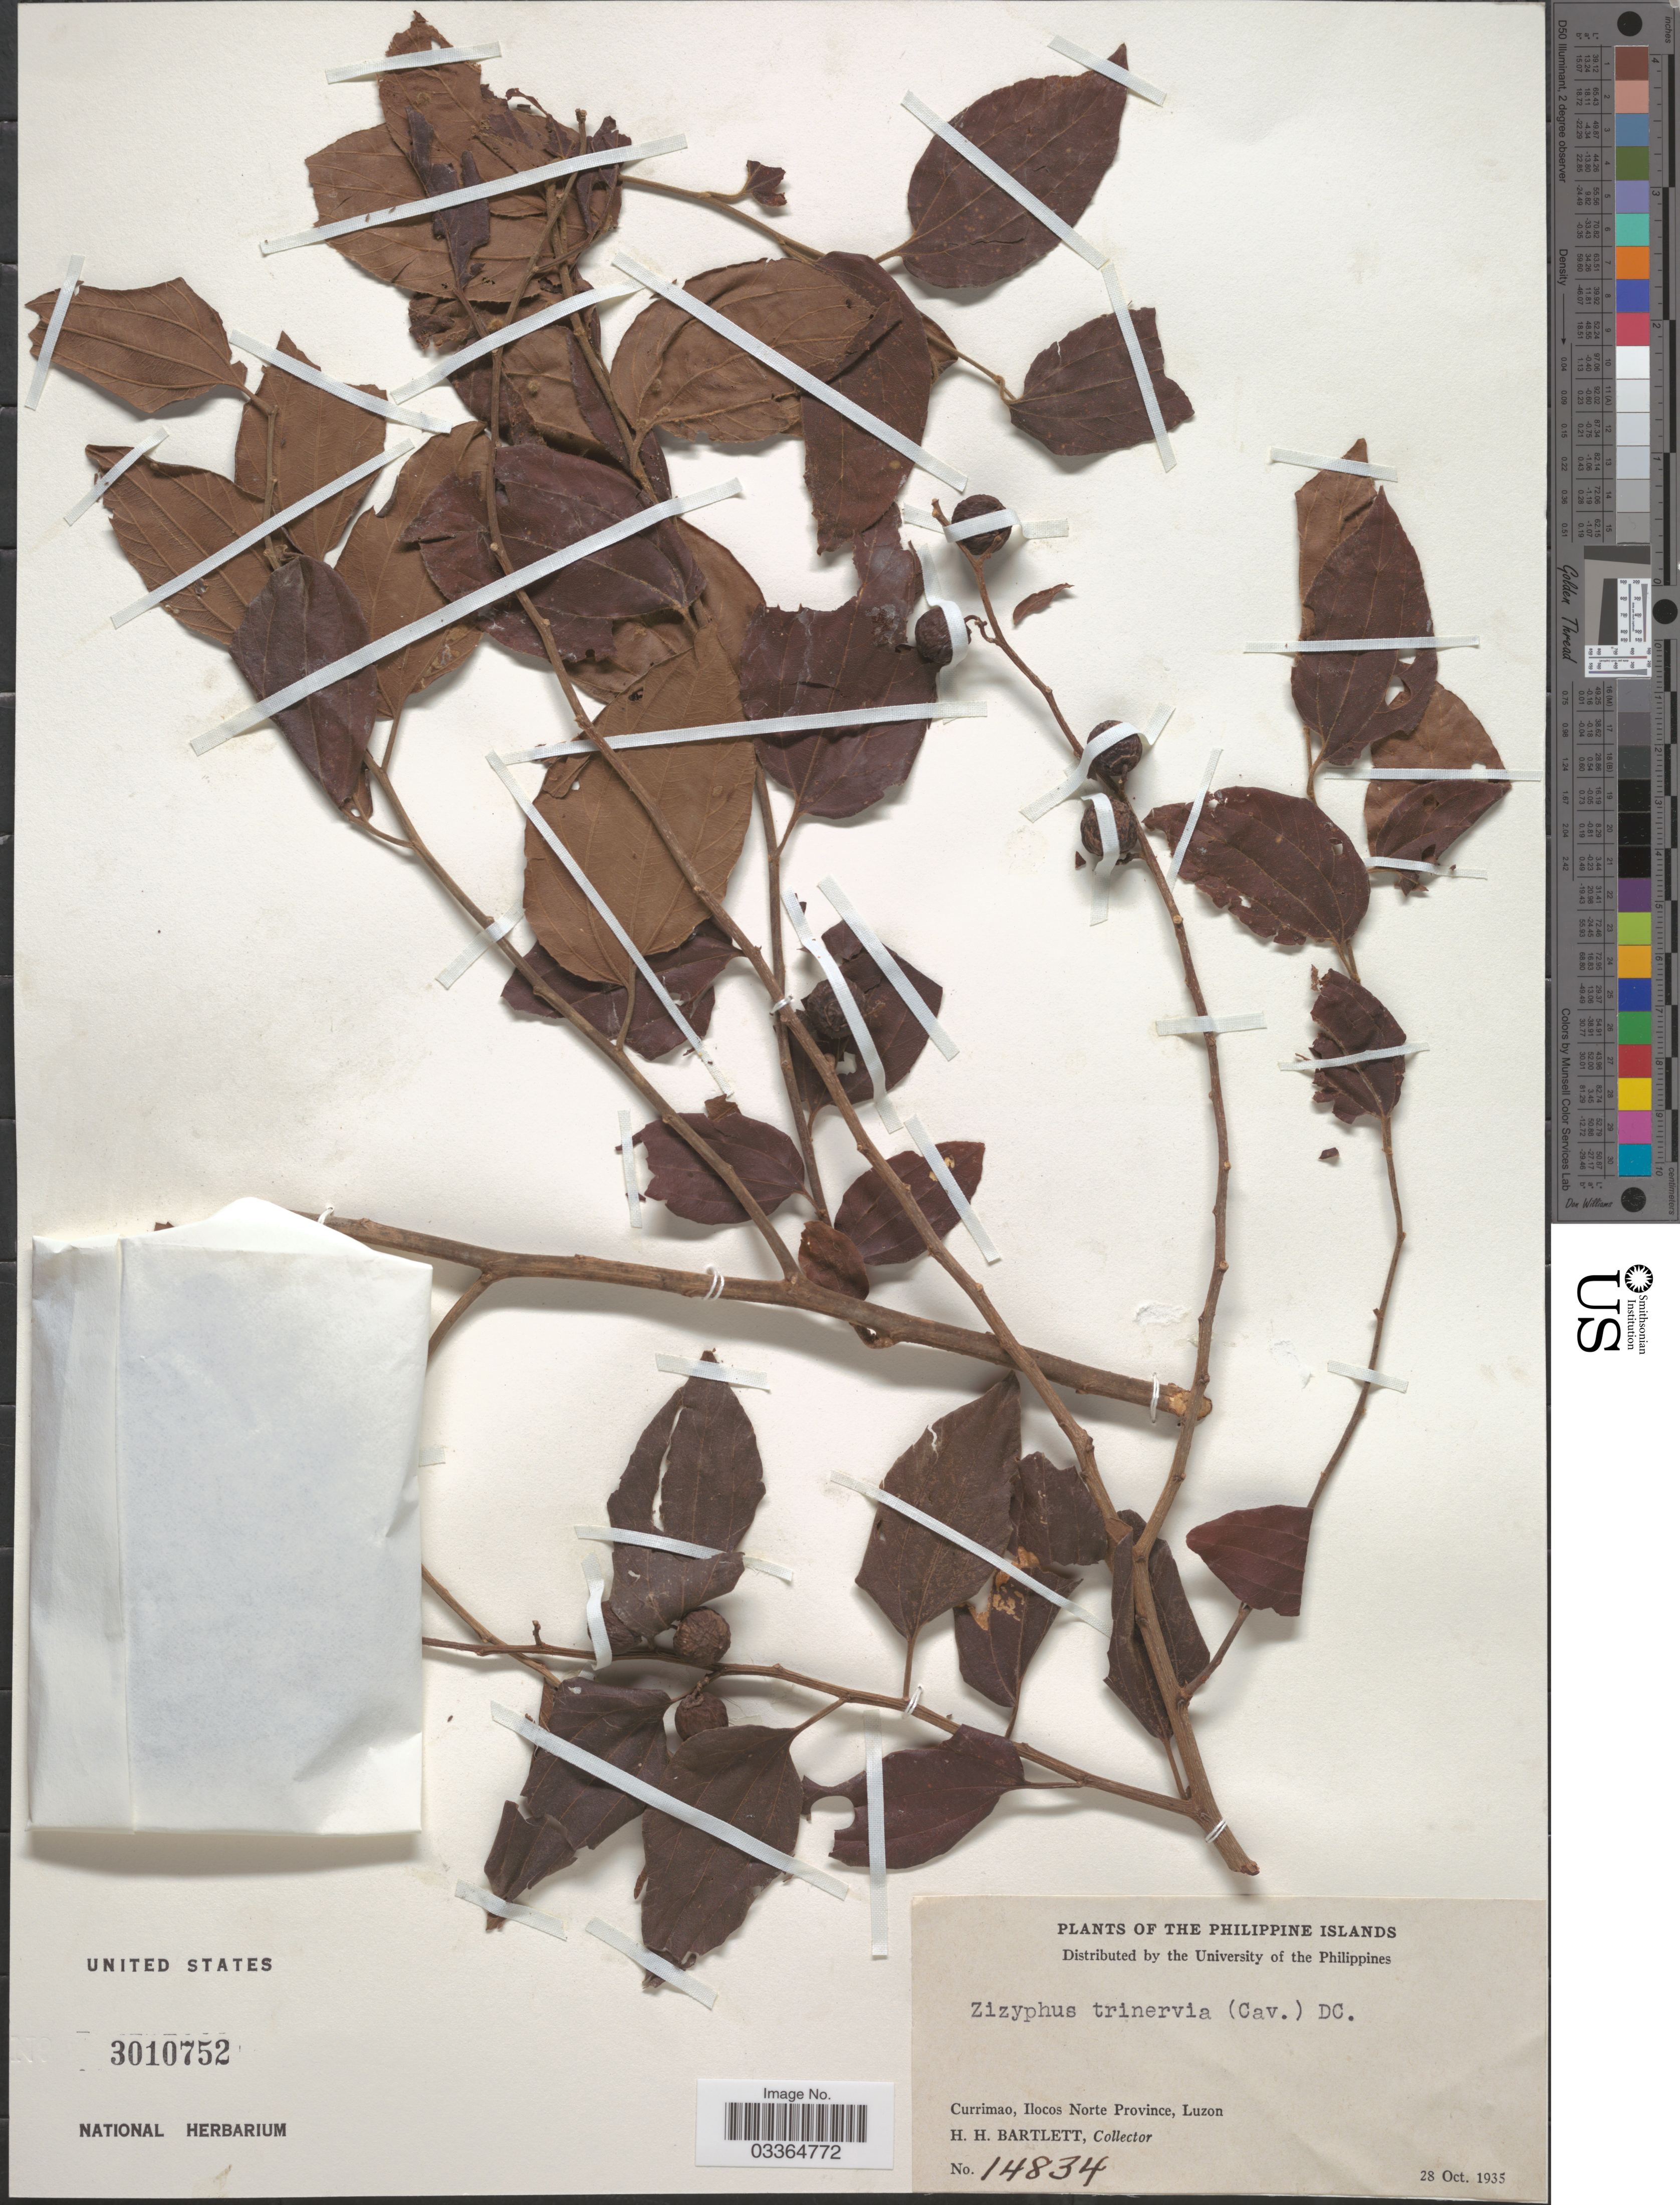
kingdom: Plantae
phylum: Tracheophyta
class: Magnoliopsida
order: Rosales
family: Rhamnaceae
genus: Ziziphus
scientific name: Ziziphus trinervia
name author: (Cav.) Poir.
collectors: H. H. Bartlett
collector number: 14834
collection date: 1935-10-28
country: Philippines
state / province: Ilocos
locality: The Philippine Islands. Currimao, Ilocos Norte Province, Luzon.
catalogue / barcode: US 3010752